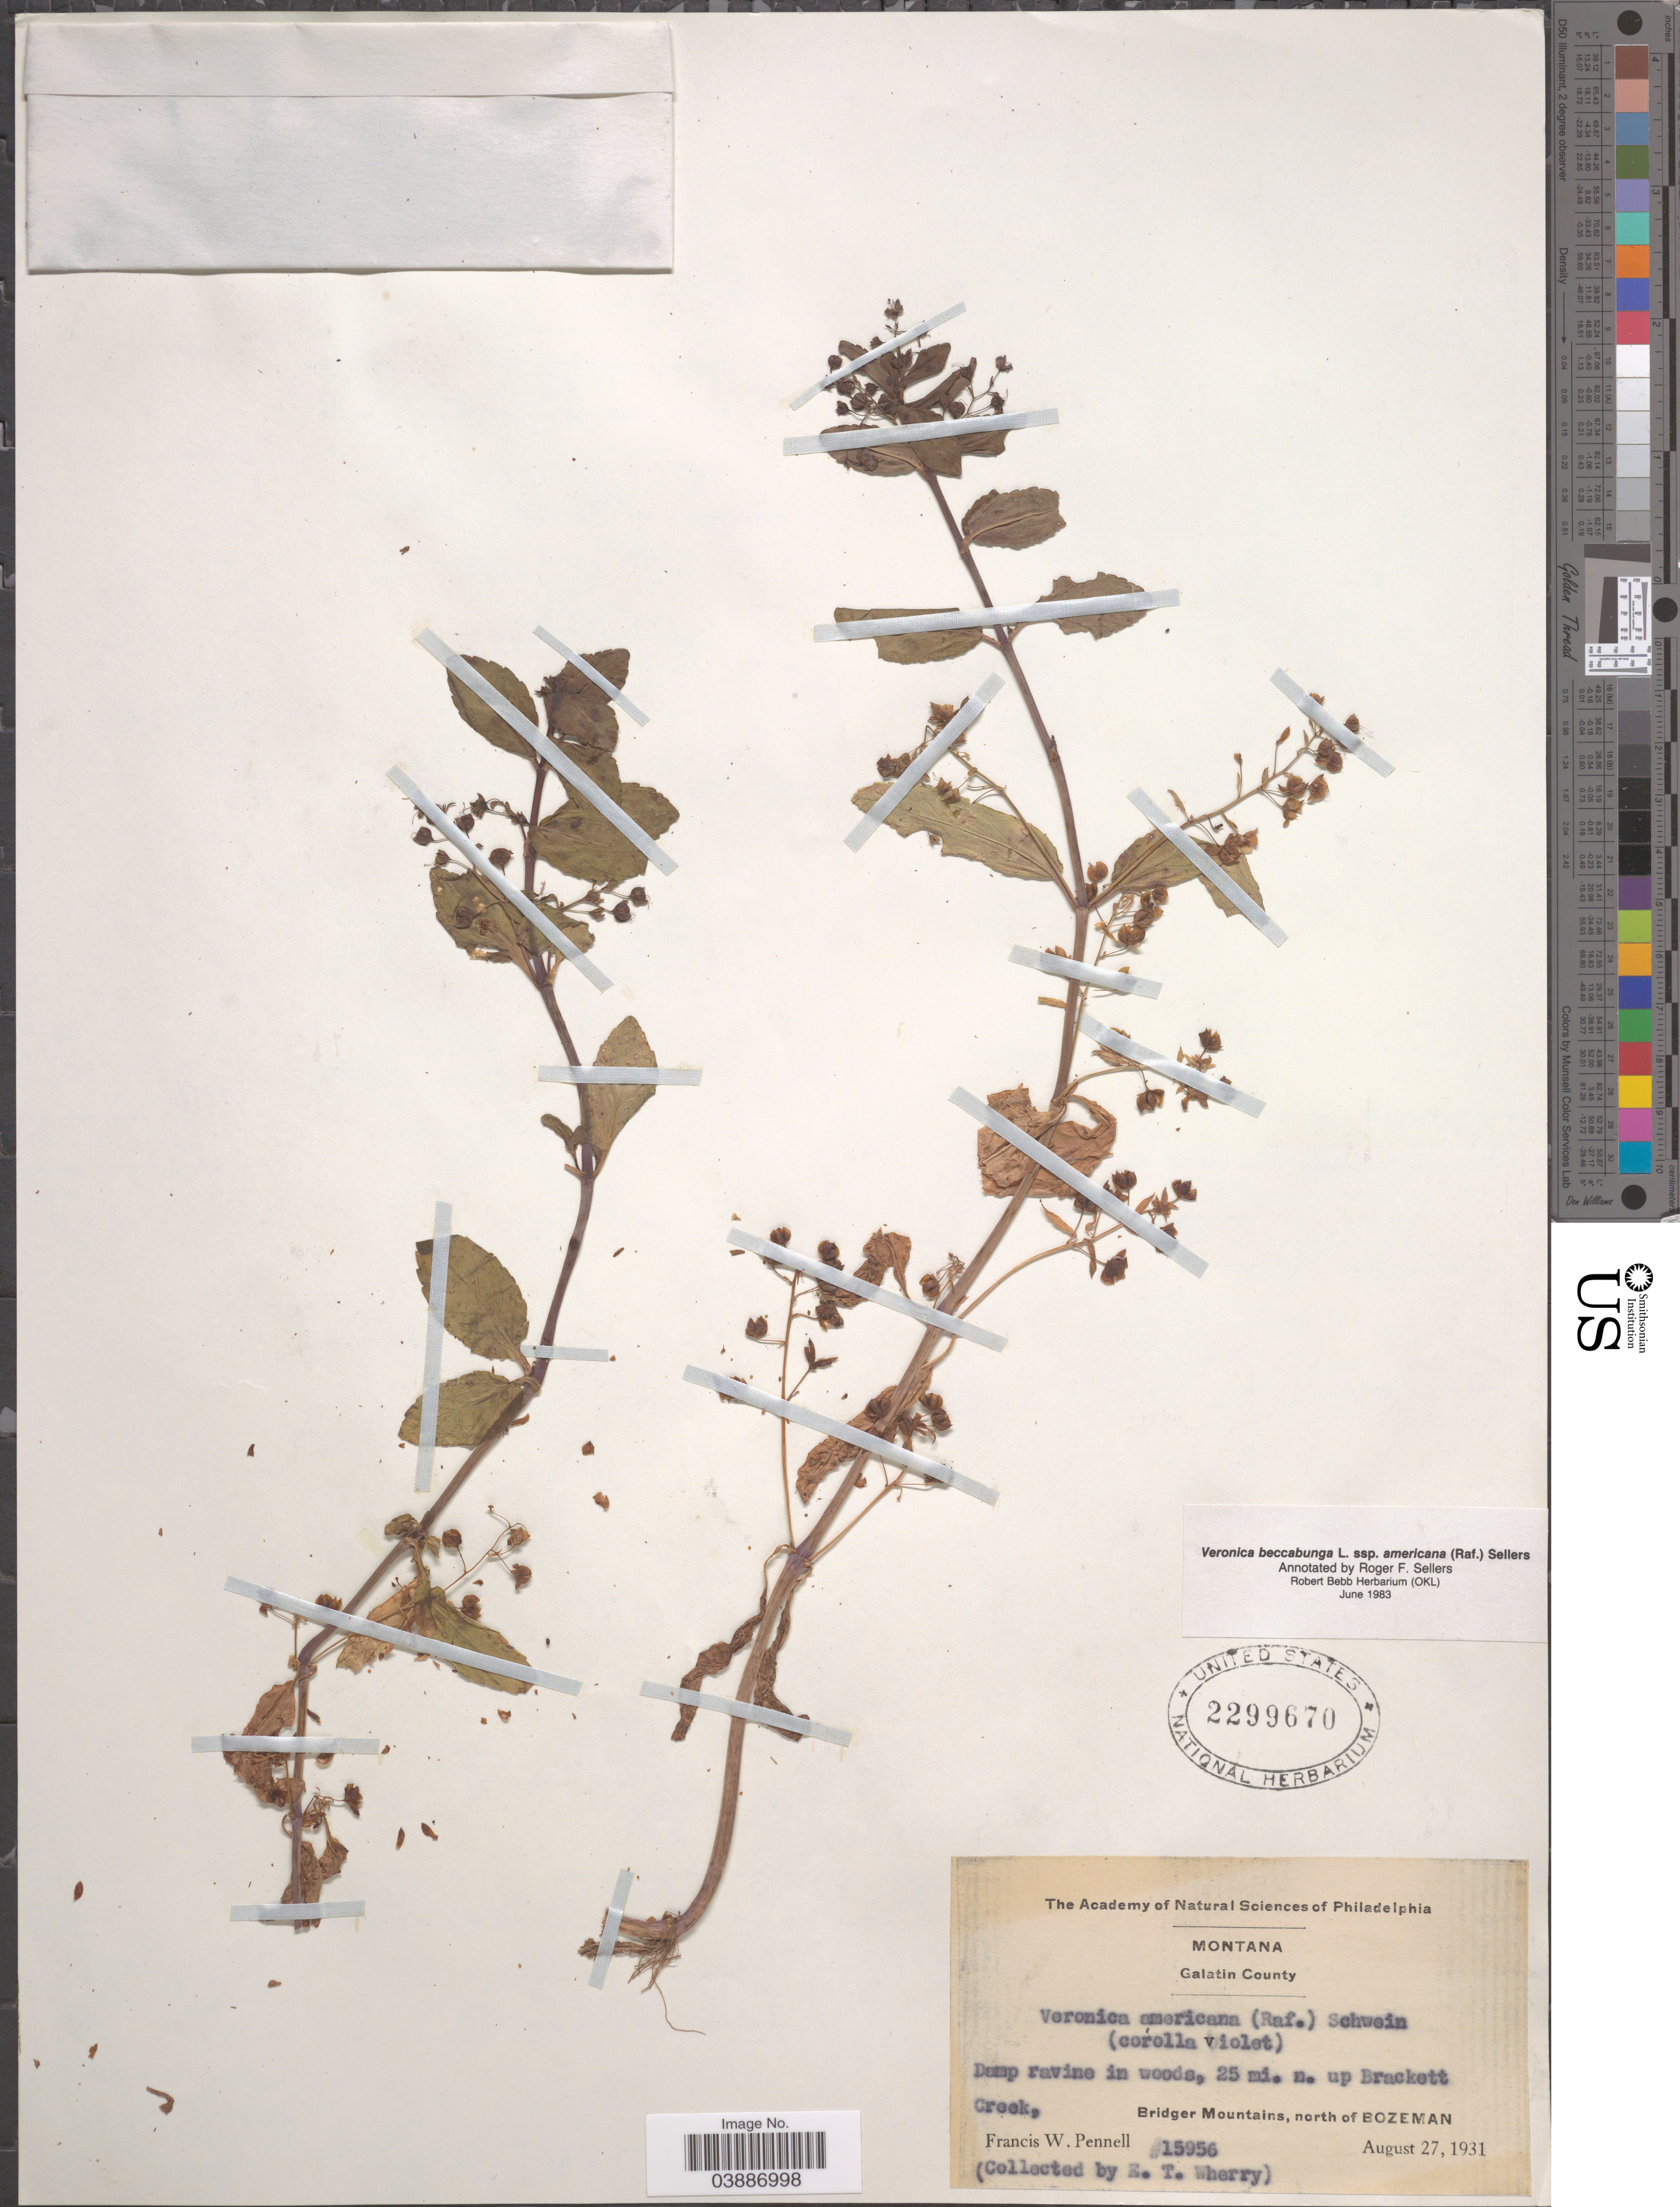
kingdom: Plantae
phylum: Tracheophyta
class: Magnoliopsida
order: Lamiales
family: Plantaginaceae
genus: Veronica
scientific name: Veronica beccabunga subsp. americana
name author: Raf.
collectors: E. T. Wherry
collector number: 15956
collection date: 1931-08-27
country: United States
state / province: Montana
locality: Galatin County. 25 mi. n. up Brackett Creek, Bridger Mountains, north of Bozeman.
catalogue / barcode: US 2299670